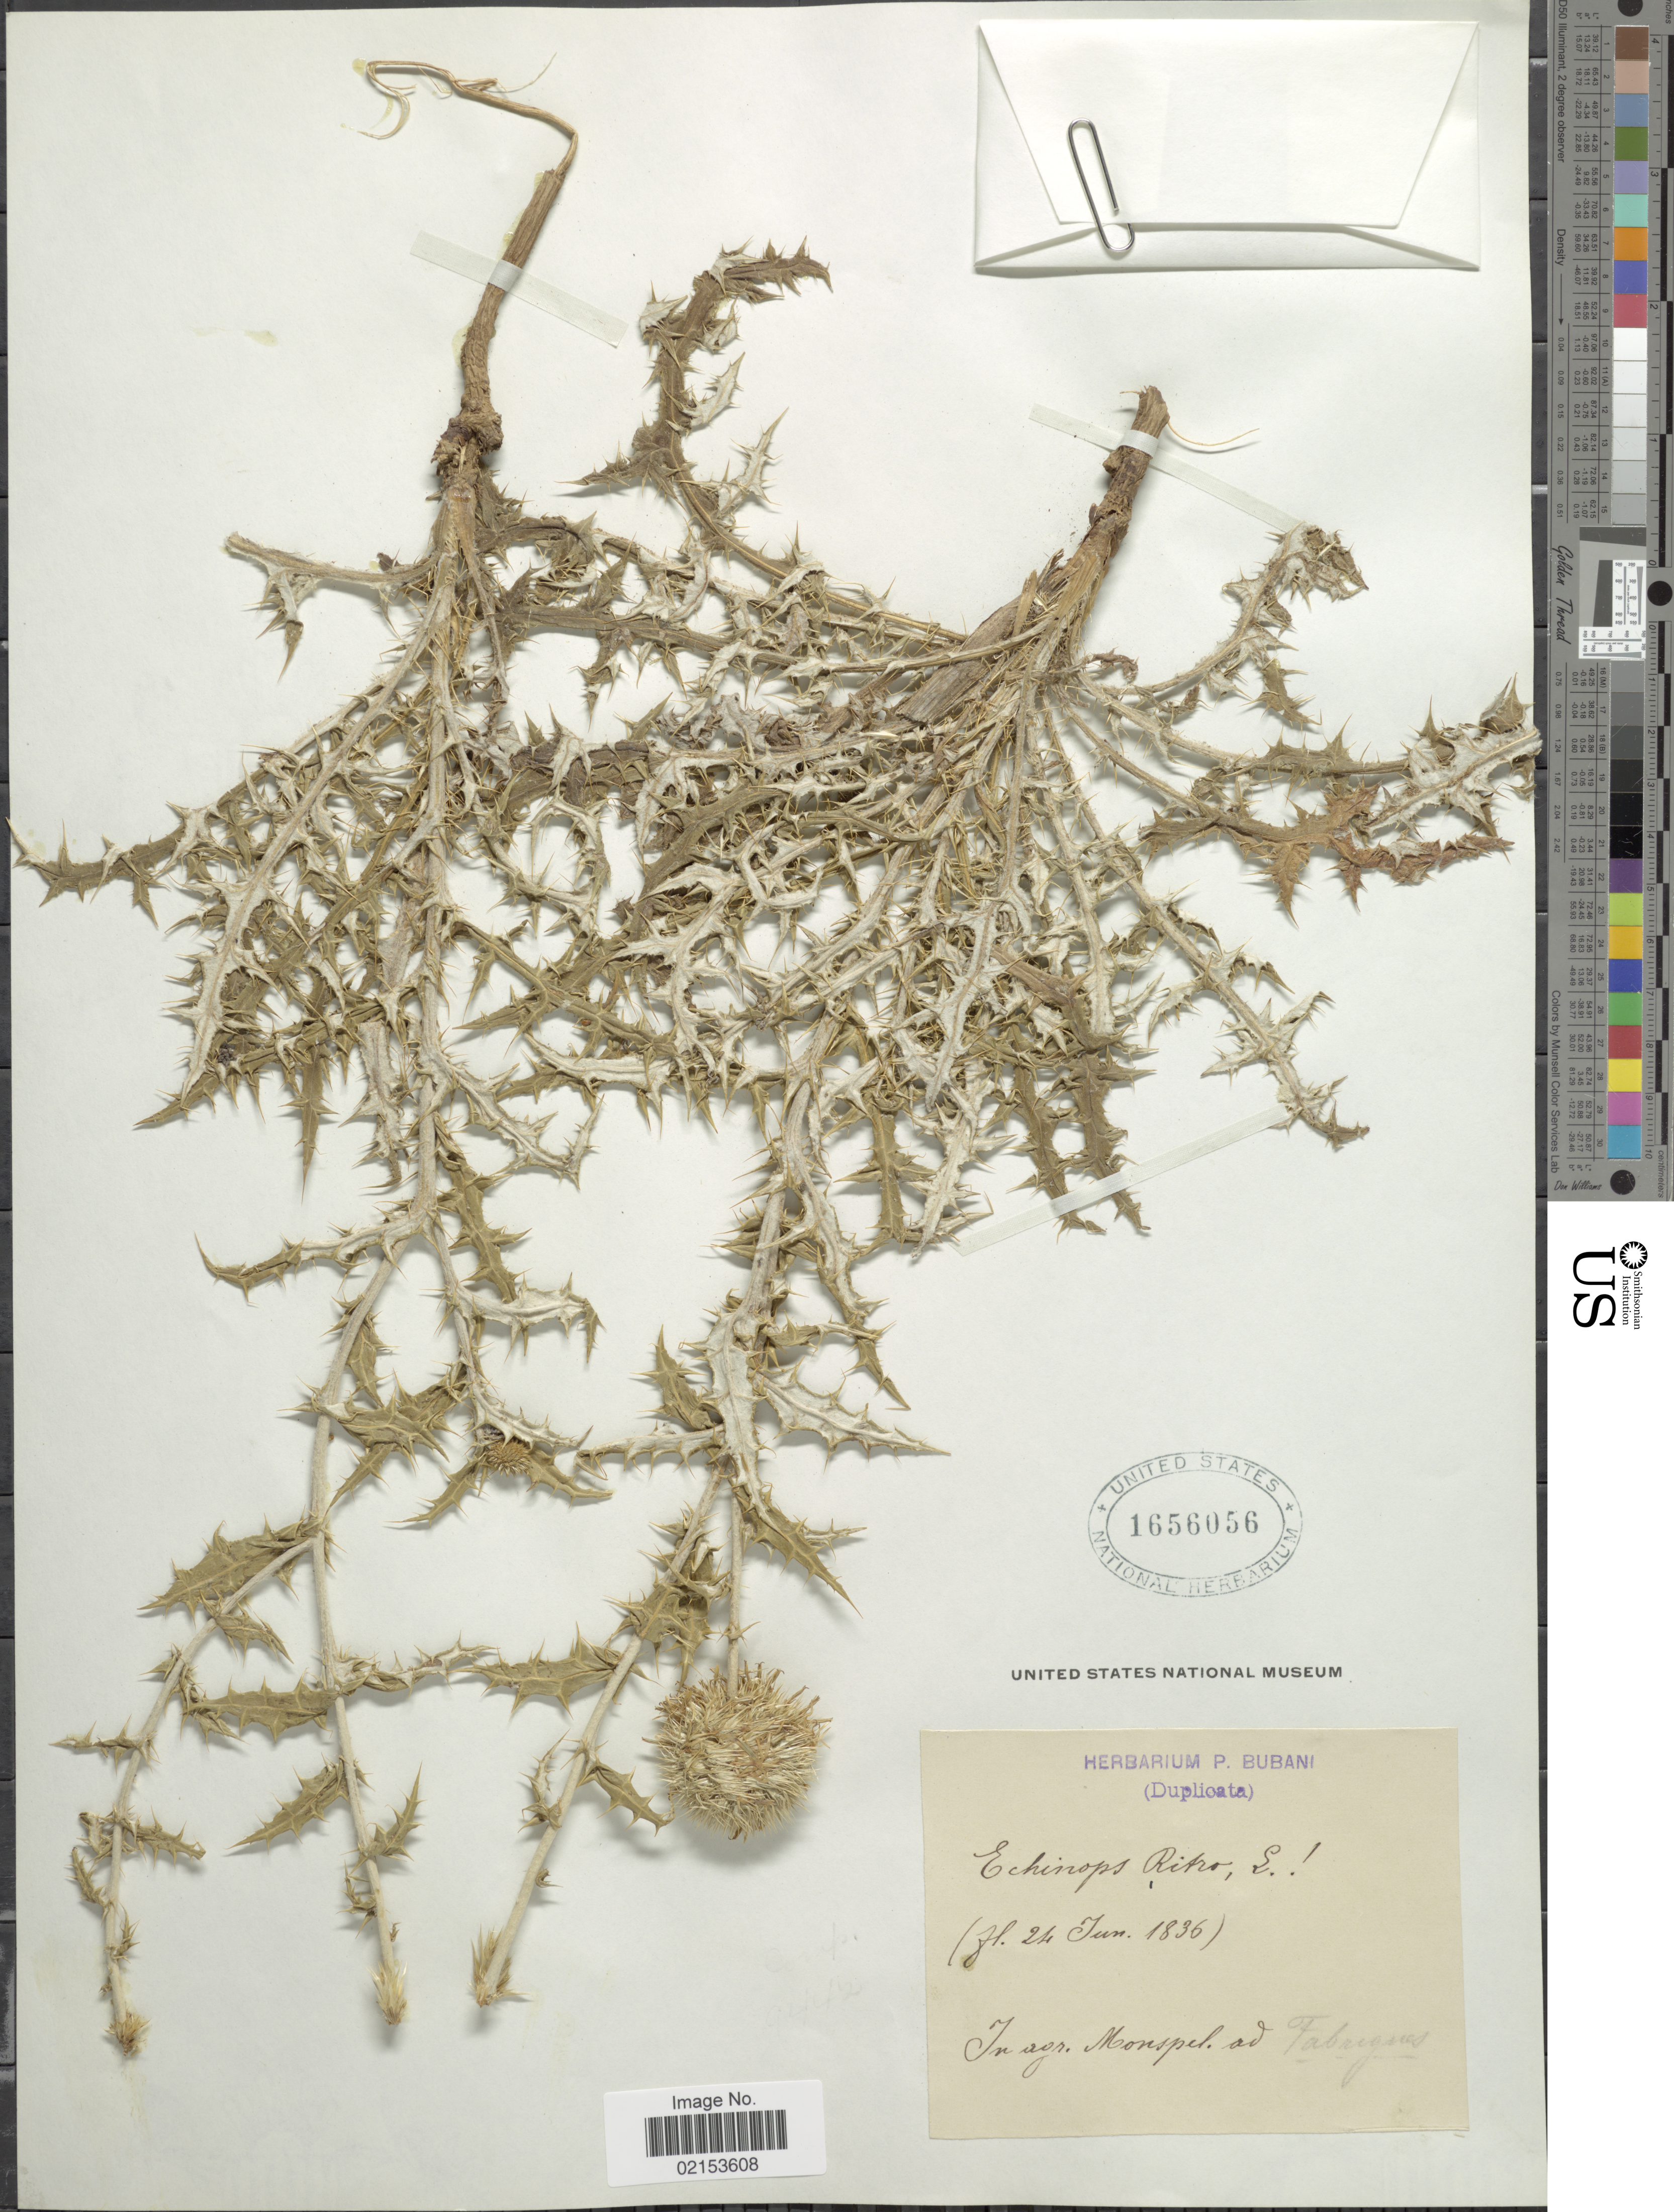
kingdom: Plantae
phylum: Tracheophyta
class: Magnoliopsida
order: Asterales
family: Asteraceae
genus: Echinops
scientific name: Echinops ritro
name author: L.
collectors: ex herb. P. Bubani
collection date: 1836-06-24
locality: In avr. Monspel ad Fabregues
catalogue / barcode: US 1656056